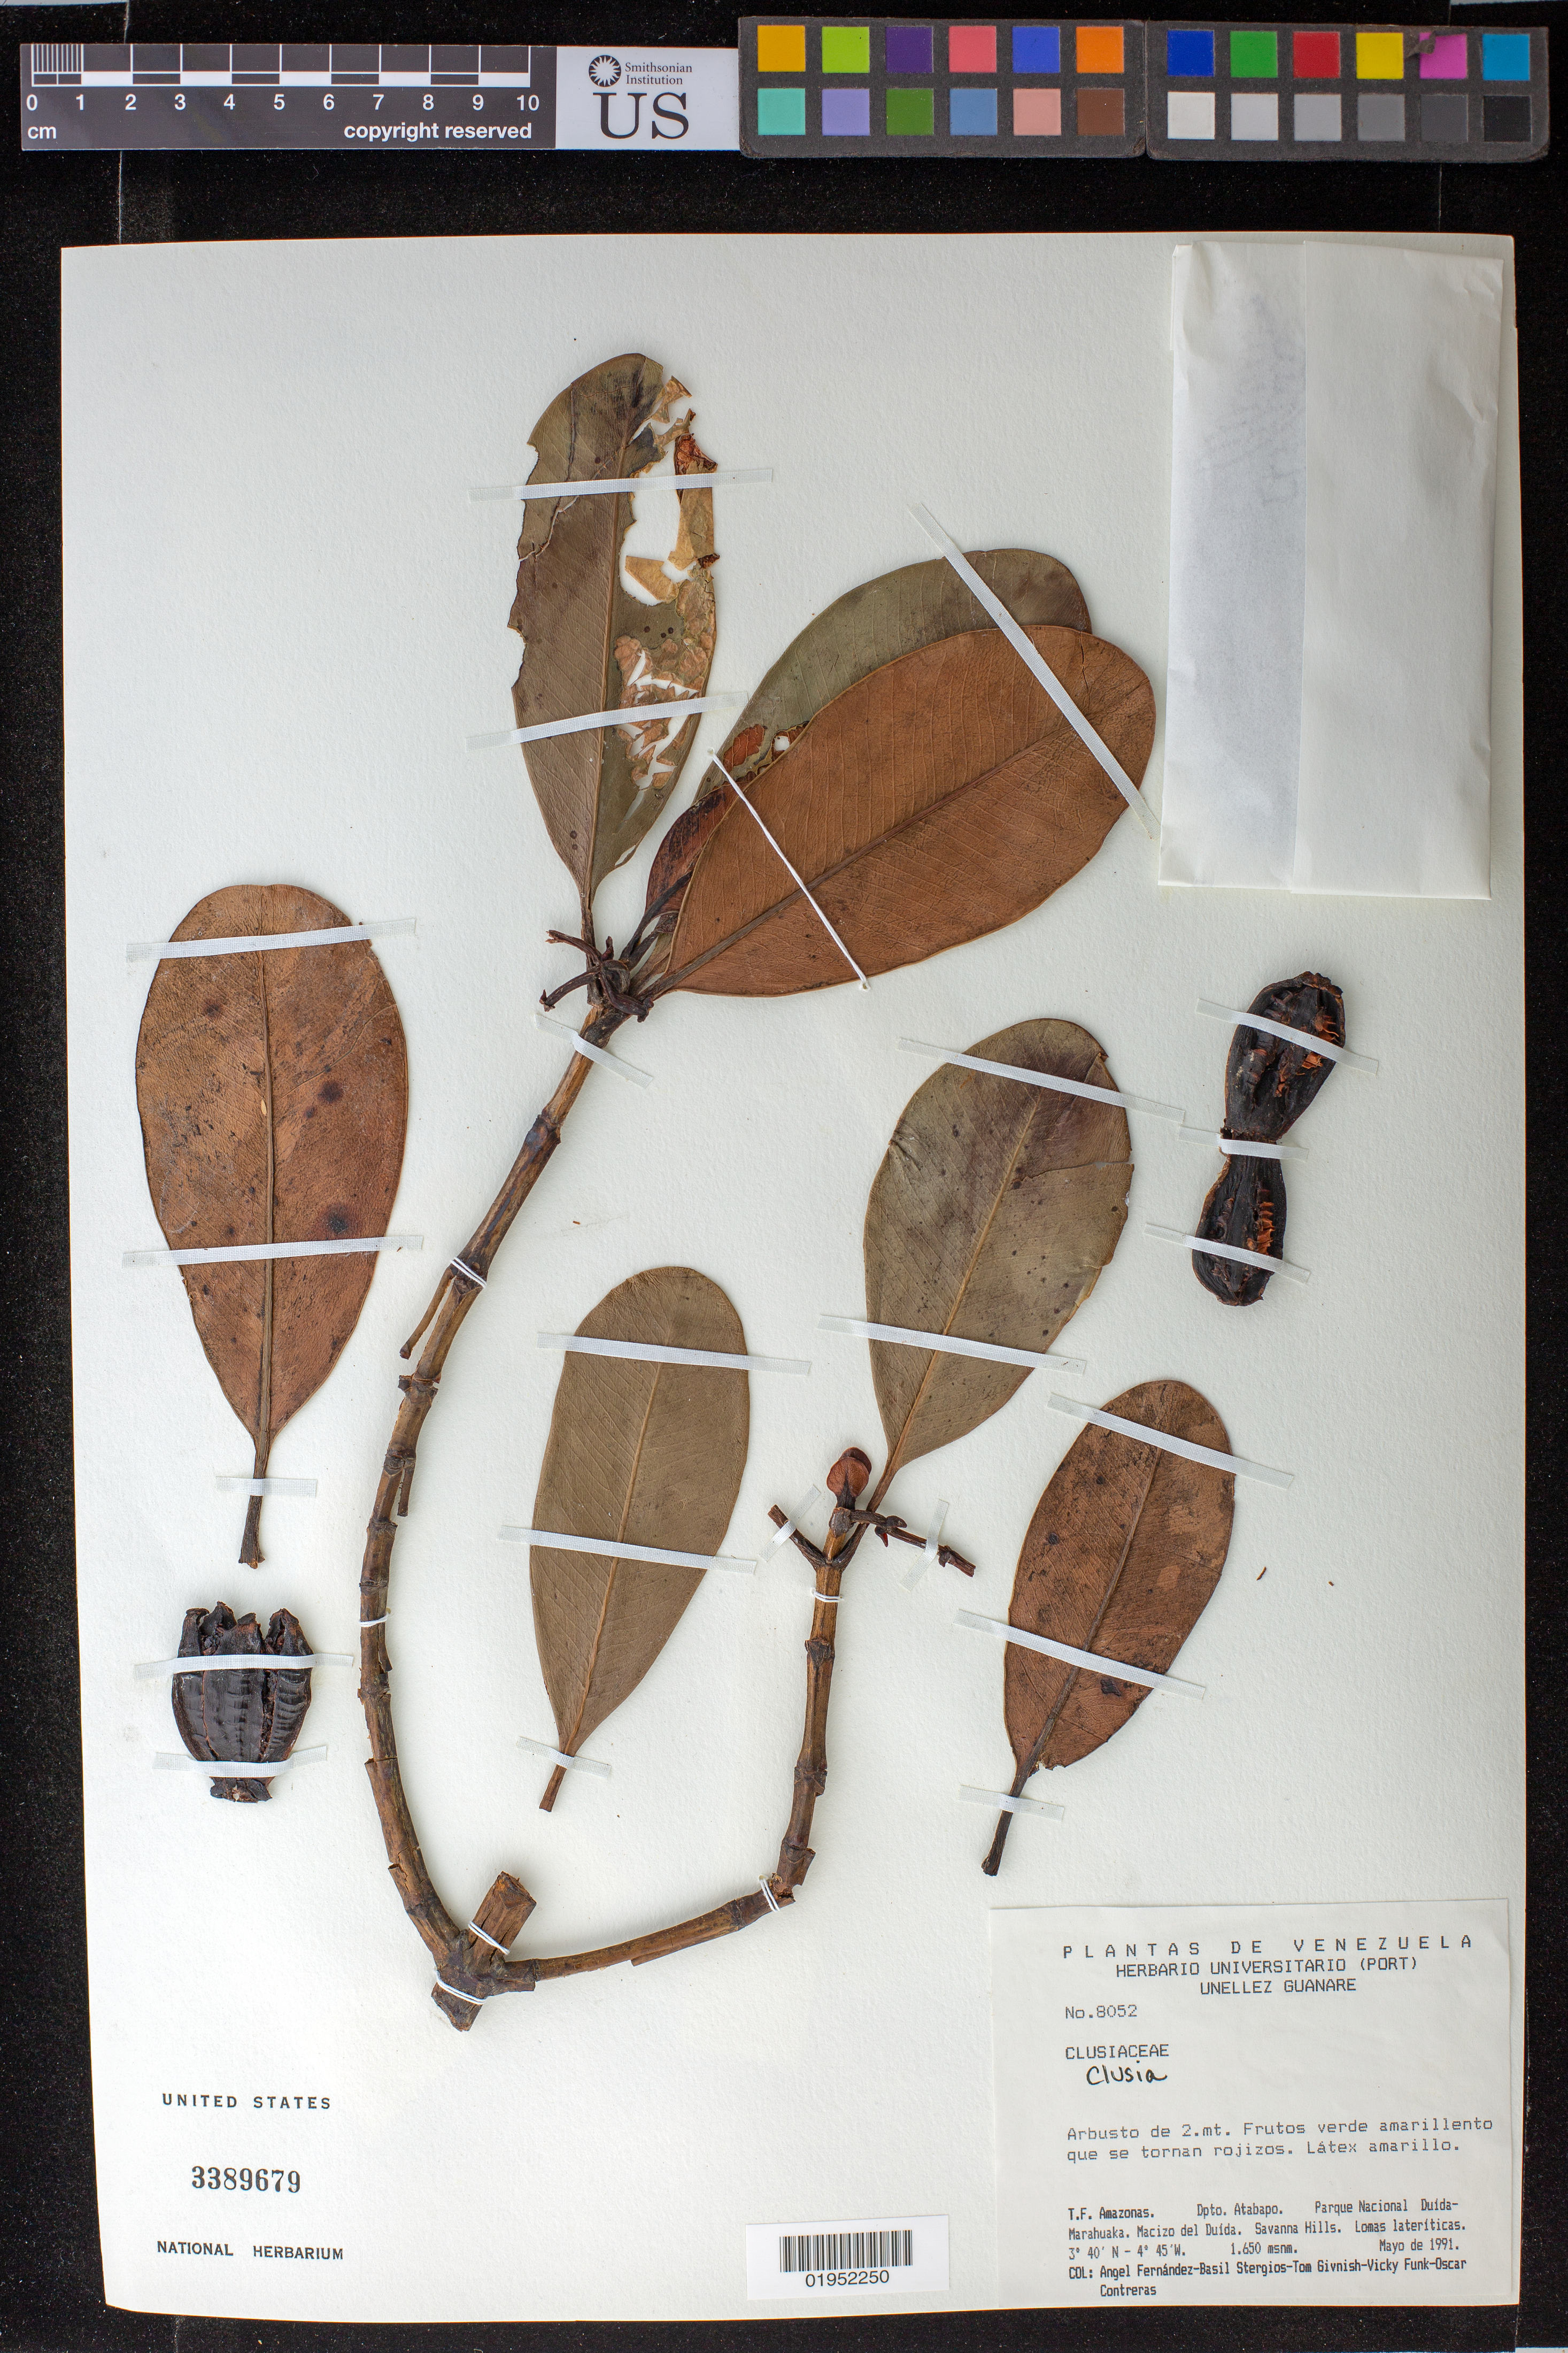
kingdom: Plantae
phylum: Tracheophyta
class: Magnoliopsida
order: Malpighiales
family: Clusiaceae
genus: Clusia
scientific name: Clusia sp.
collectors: A. Fernández, B. G. Stergios, T. J. Givnish, V. Funk & O. Contreras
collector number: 8052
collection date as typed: Apr 1991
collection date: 1991-04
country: Venezuela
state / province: Amazonas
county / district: Atabapo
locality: Parque National Duida-Marahuaka, Macizo del Duida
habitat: Lomas lateriticas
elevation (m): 1650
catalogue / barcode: US 3389679